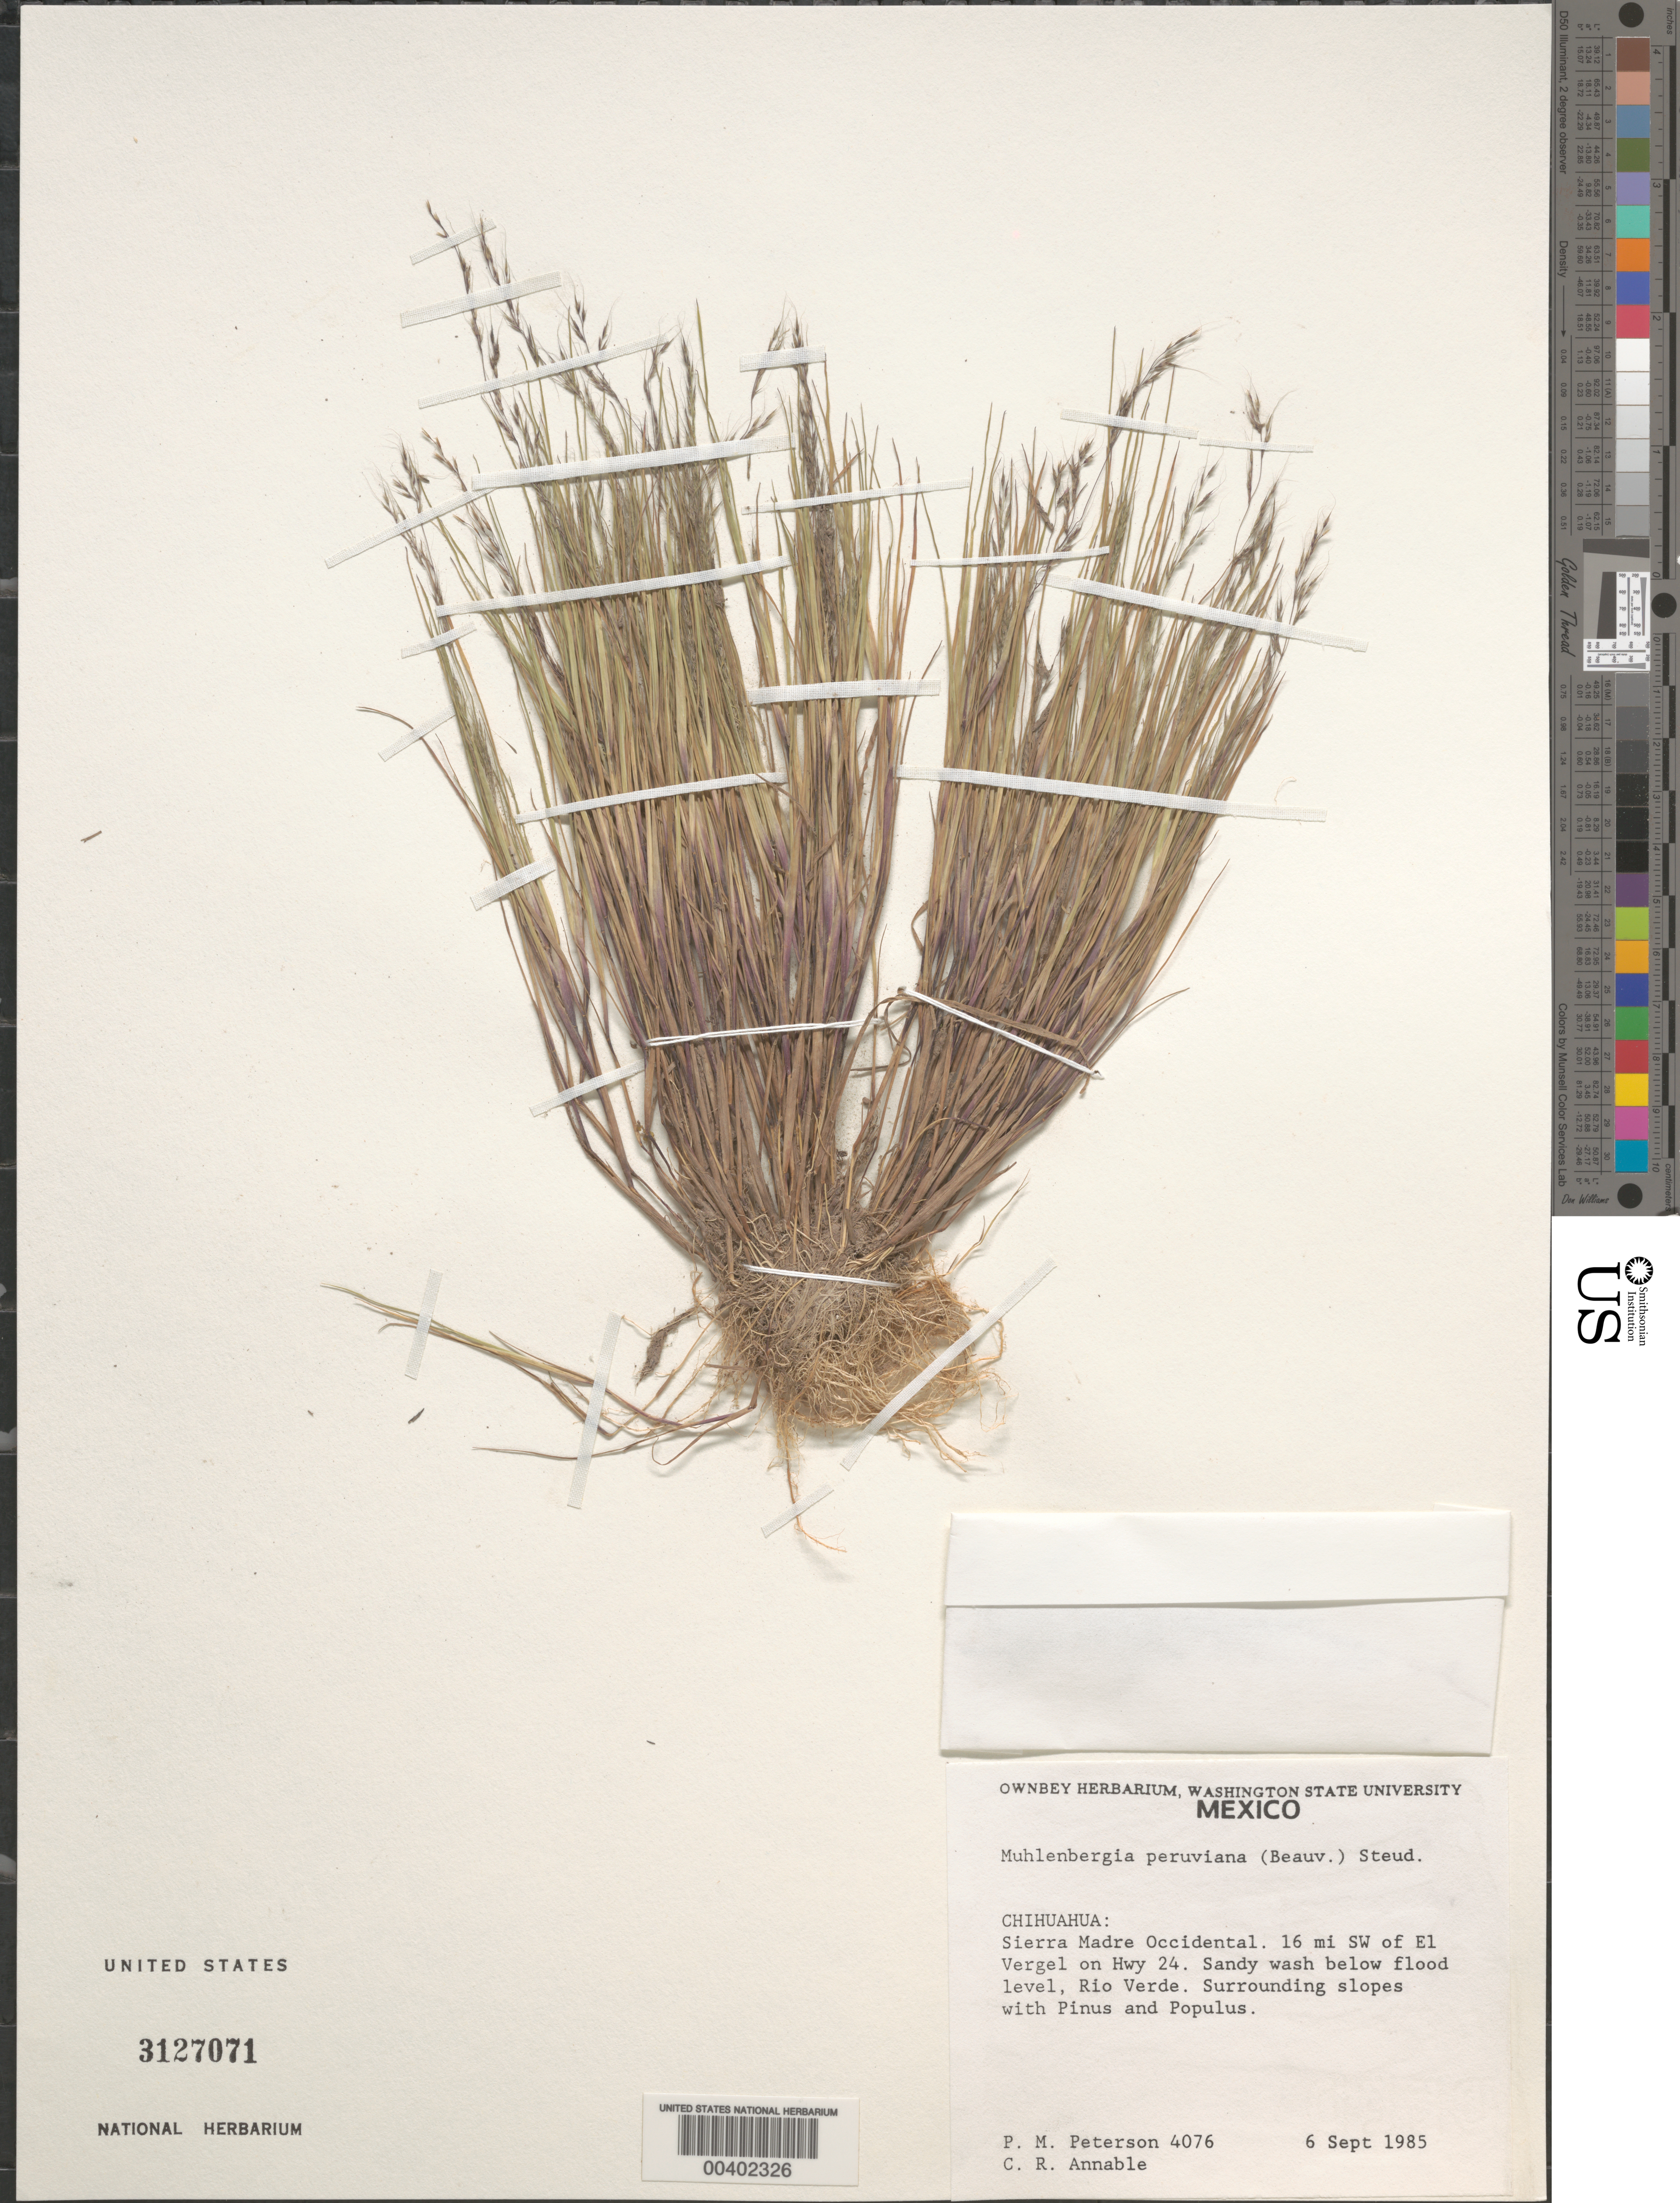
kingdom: Plantae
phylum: Tracheophyta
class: Liliopsida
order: Poales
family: Poaceae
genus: Muhlenbergia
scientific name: Muhlenbergia peruviana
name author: (P. Beauv.) Steud.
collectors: P. M. Peterson & C. R. Annable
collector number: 04076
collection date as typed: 06 Sep 1985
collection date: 1985-09-06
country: Mexico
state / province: Chihuahua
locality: Sierra Madre Occidental, 16 miles SW of El Vergel on Hwy 24.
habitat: Sandy wash below flood level, Rio Verde. Surrounding slopes with Pinus and Populus.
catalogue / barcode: US 3127071